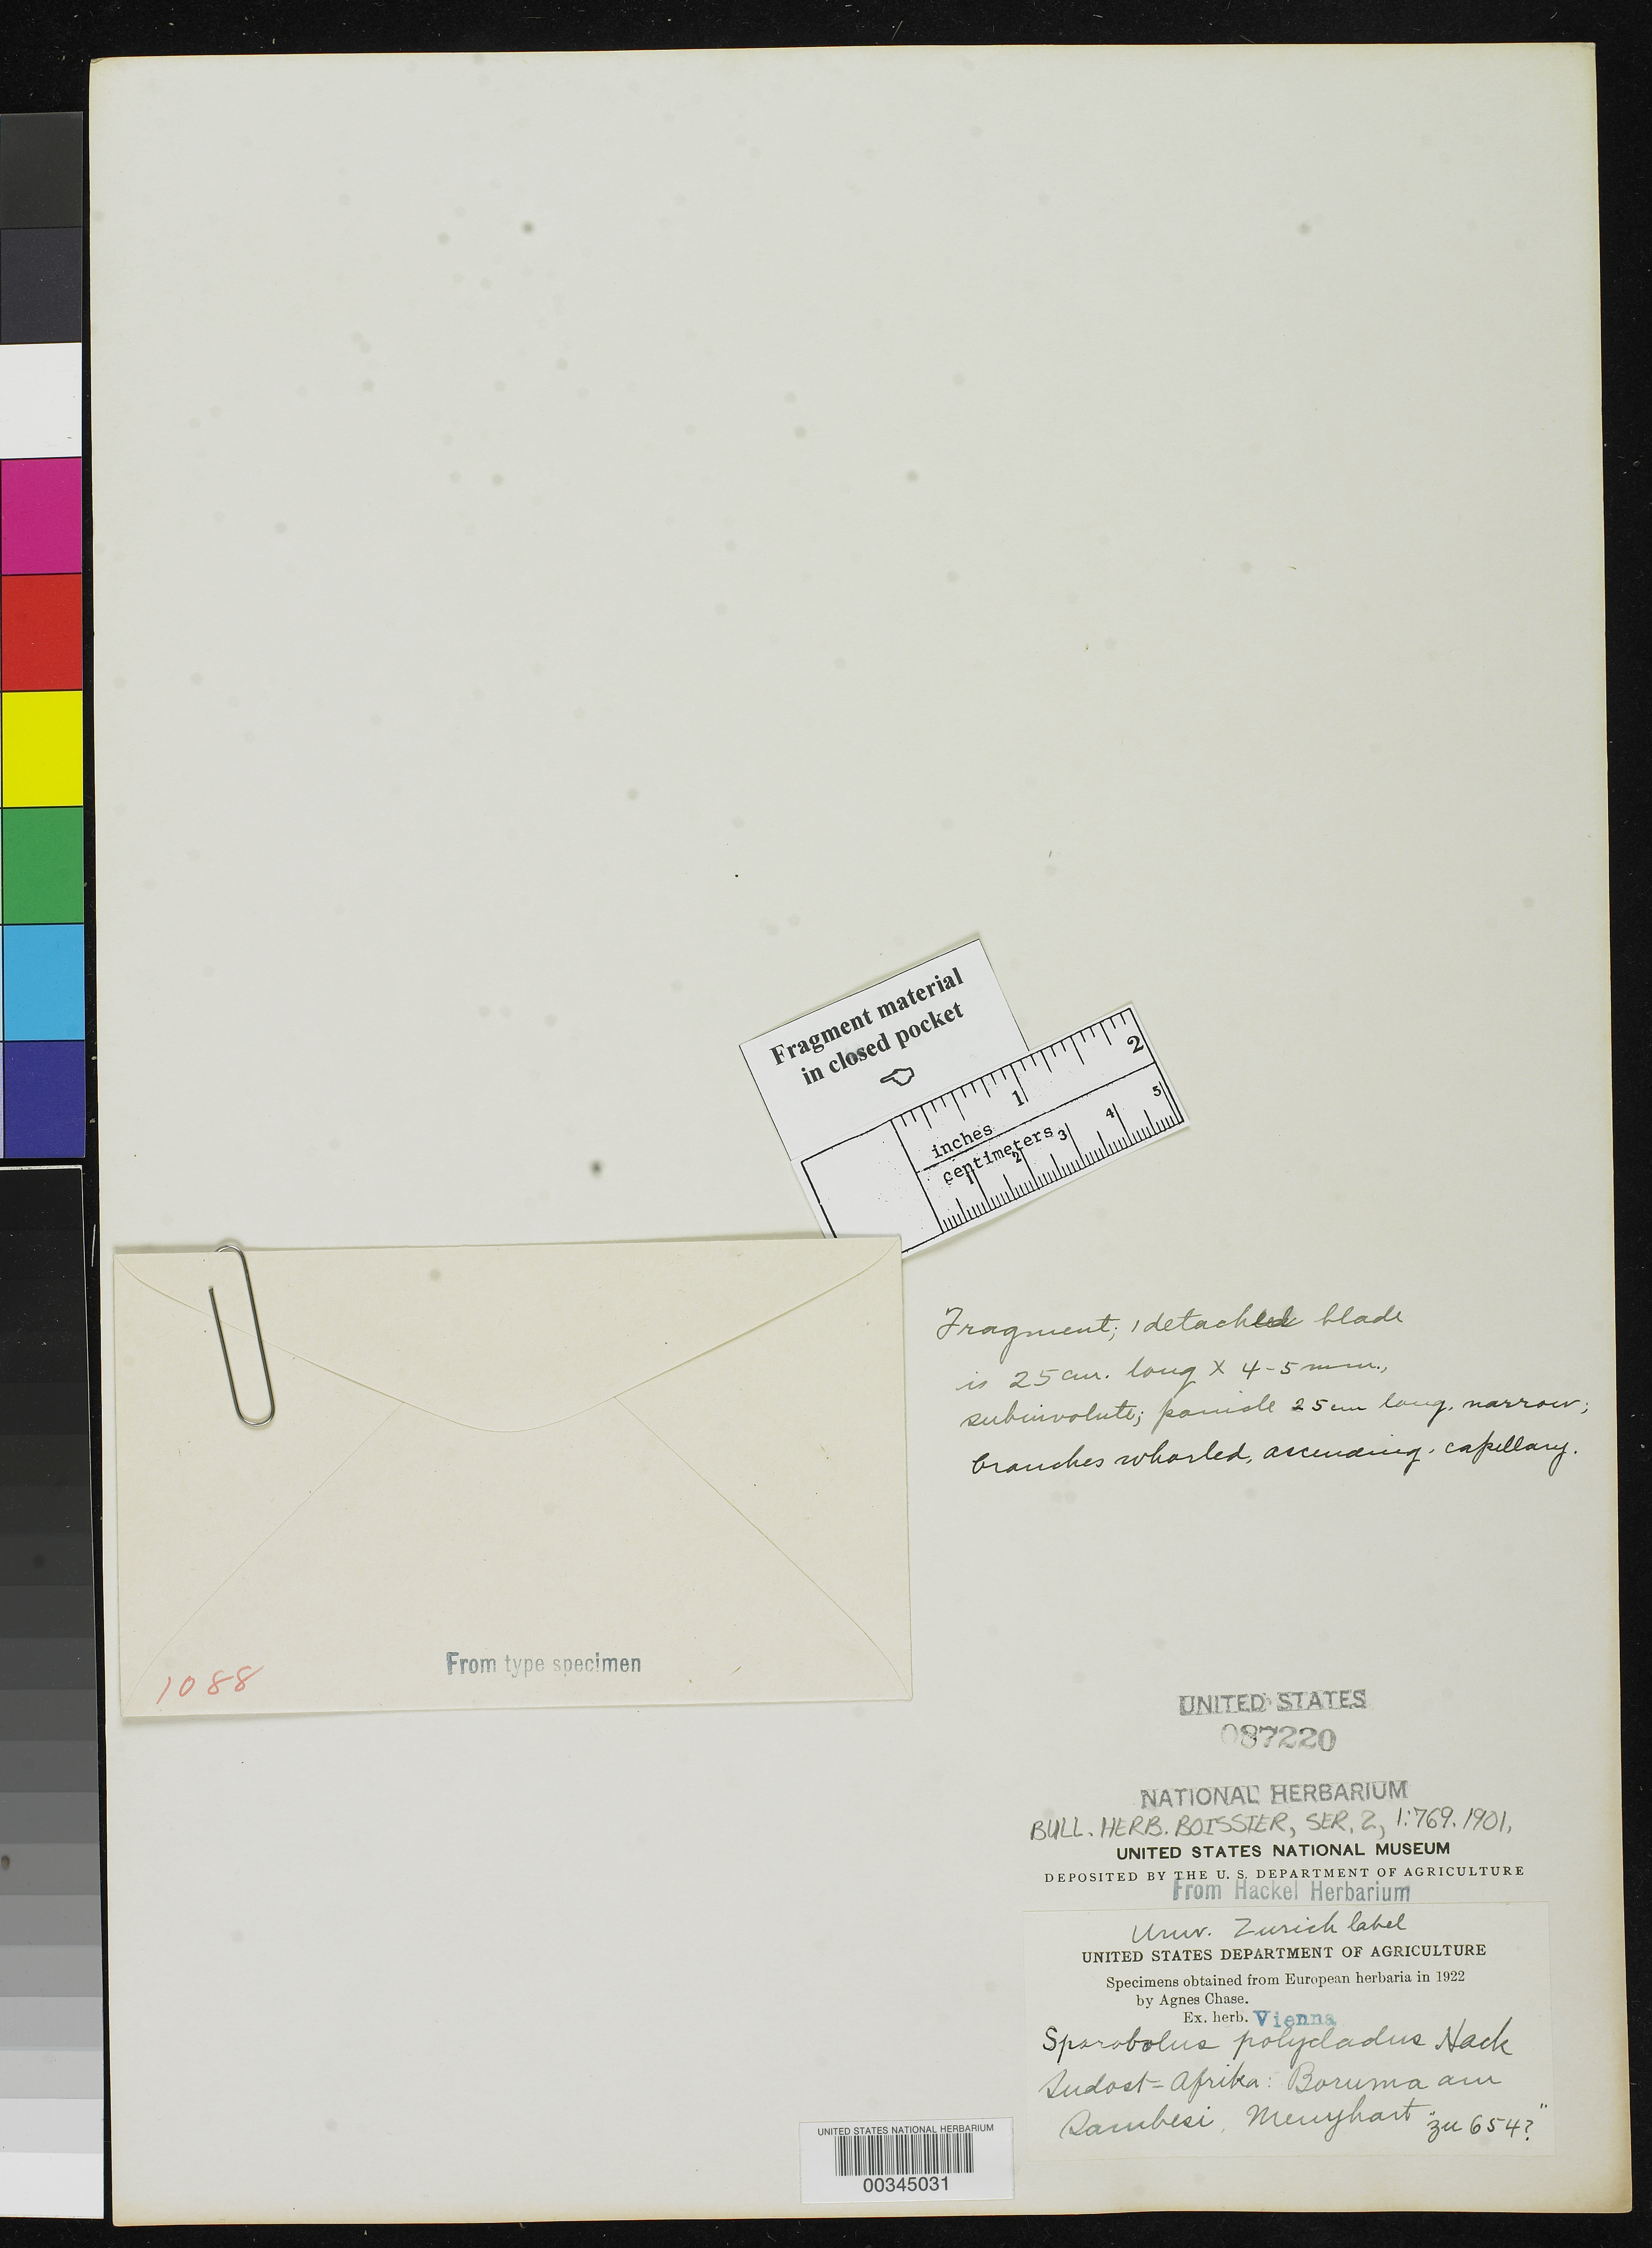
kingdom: Plantae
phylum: Tracheophyta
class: Liliopsida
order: Poales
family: Poaceae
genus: Sporobolus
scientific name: Sporobolus polycladus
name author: Hack. in Schinz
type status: Type Fragment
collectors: L. Menyharth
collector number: Zurich 654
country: Mozambique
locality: Boruma am Sambesi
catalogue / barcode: US 87220